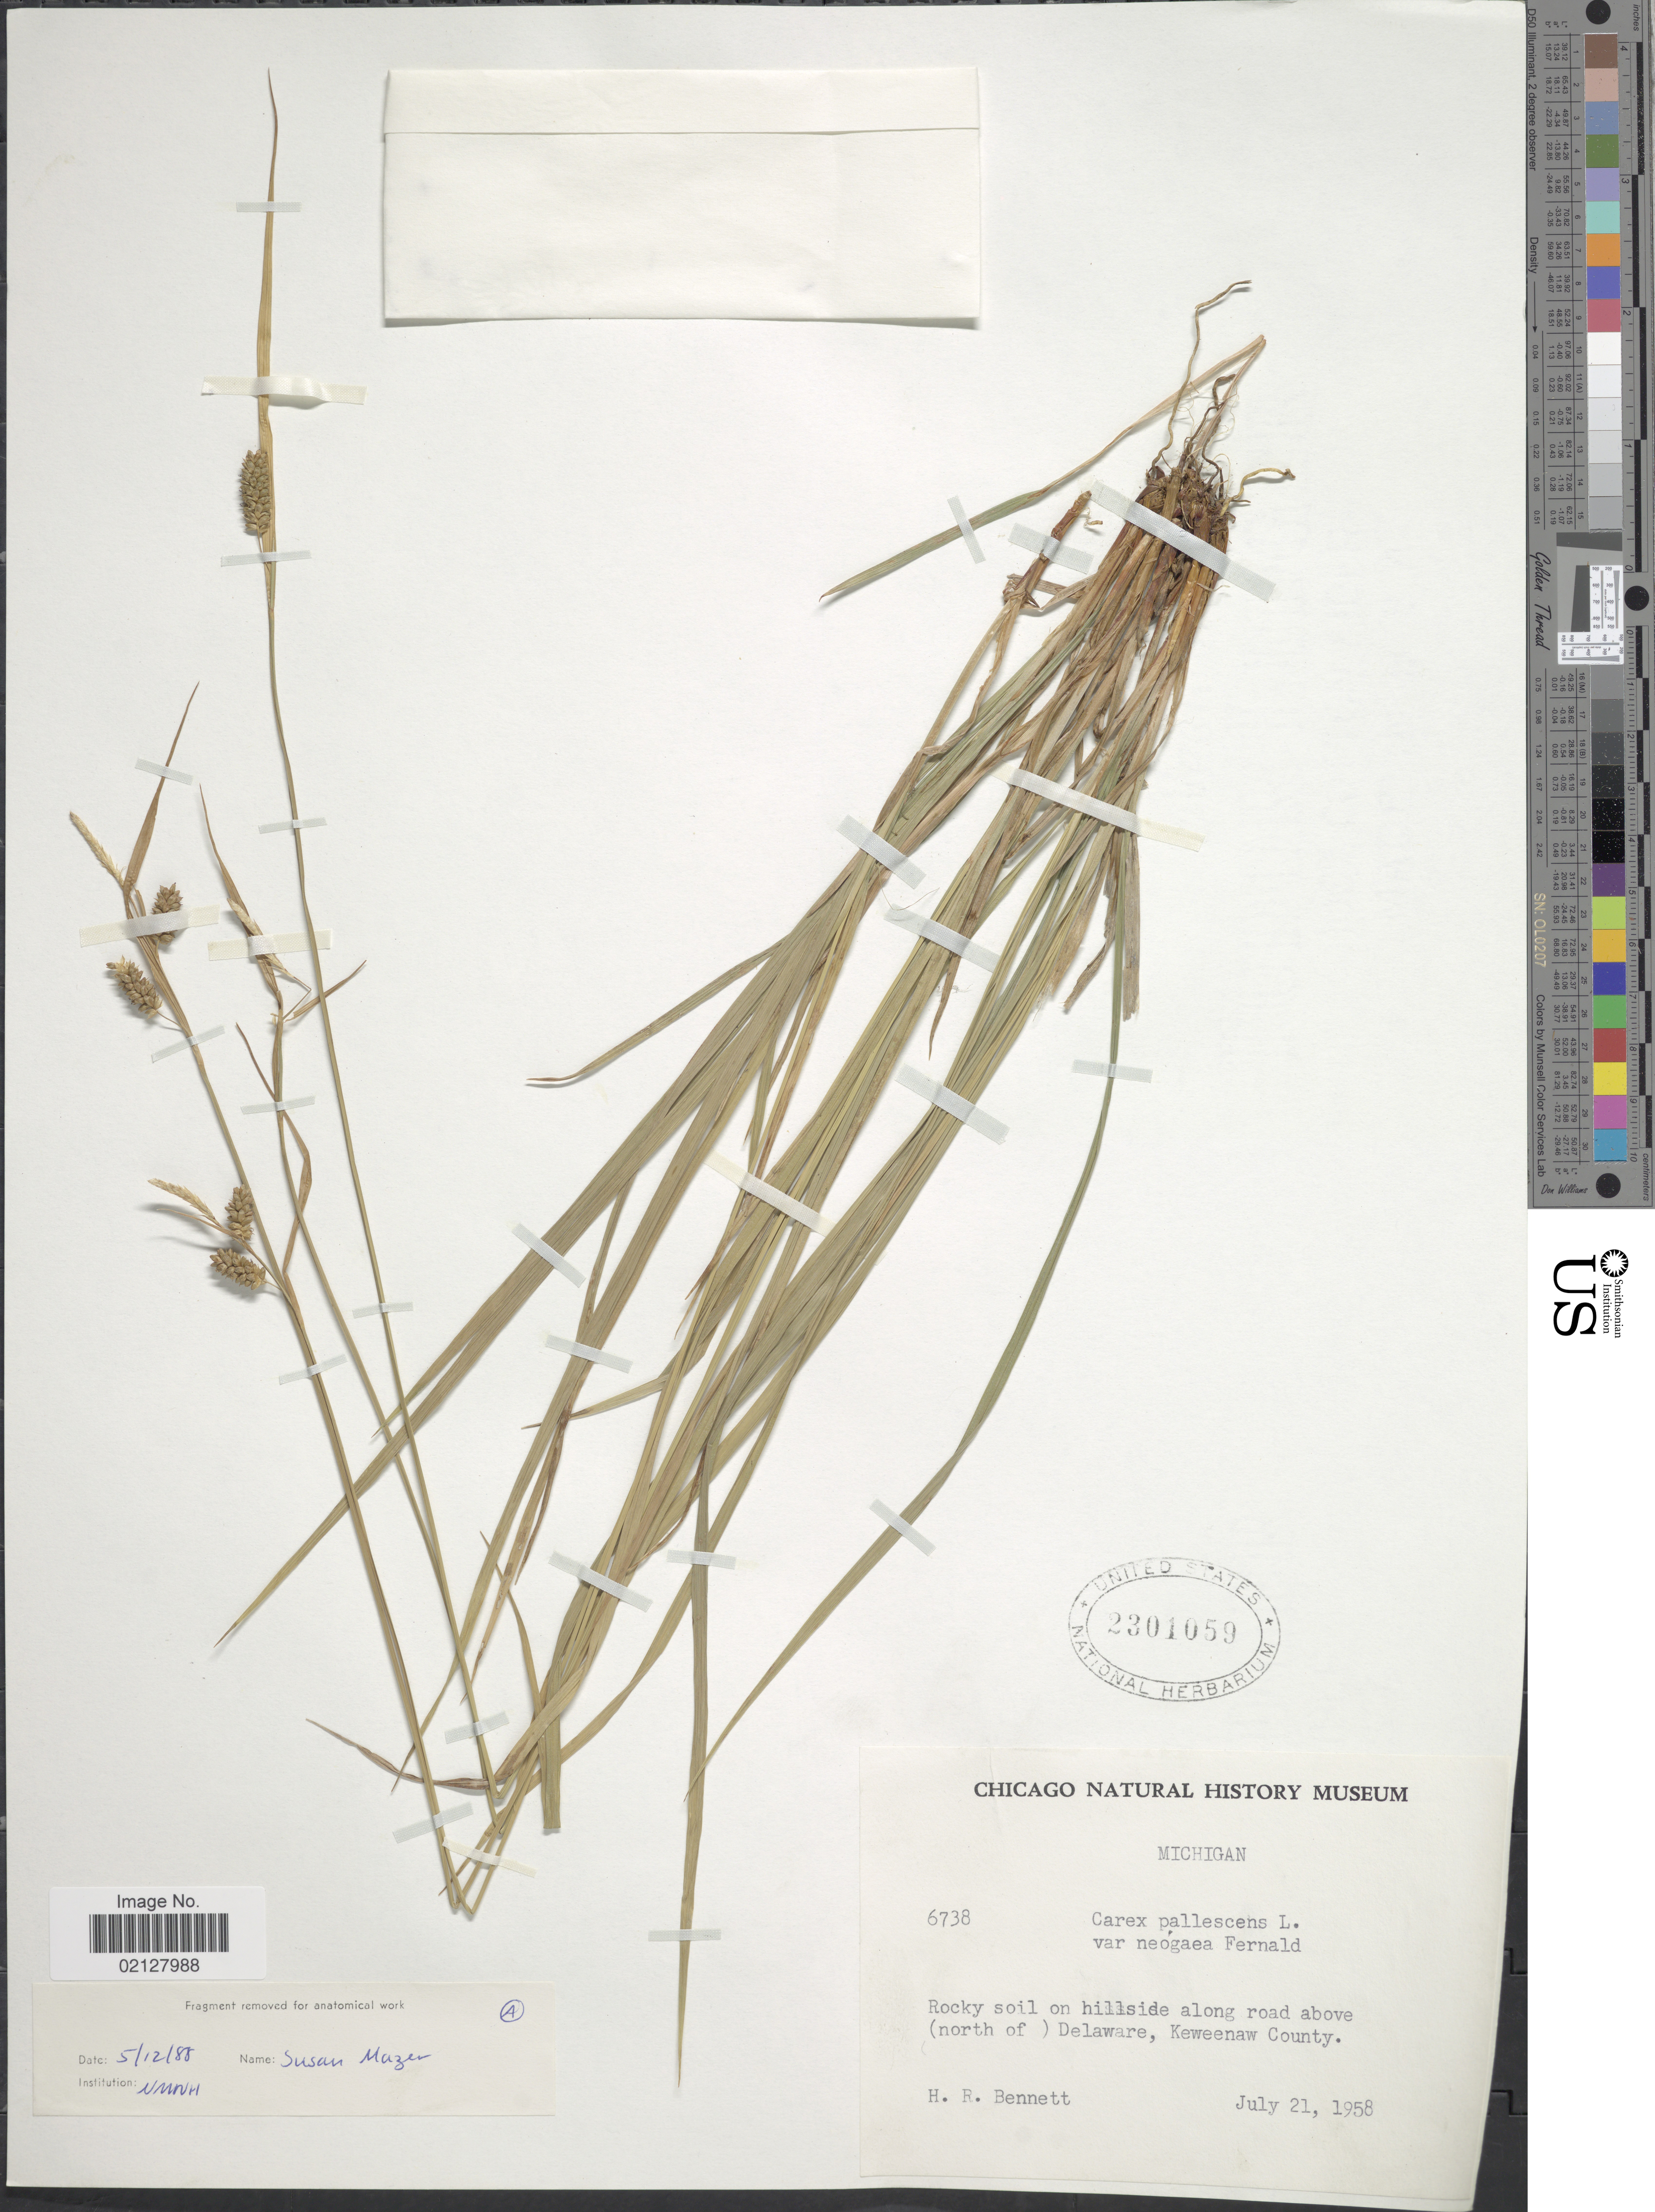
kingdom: Plantae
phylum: Tracheophyta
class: Liliopsida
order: Poales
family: Cyperaceae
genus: Carex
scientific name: Carex pallescens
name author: L.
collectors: H. R. Bennett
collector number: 6738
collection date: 1958-07-21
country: United States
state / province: Michigan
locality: Rocky soil on hillside along road above (north of) Delaware, Keweenaw County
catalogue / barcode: US 2301059